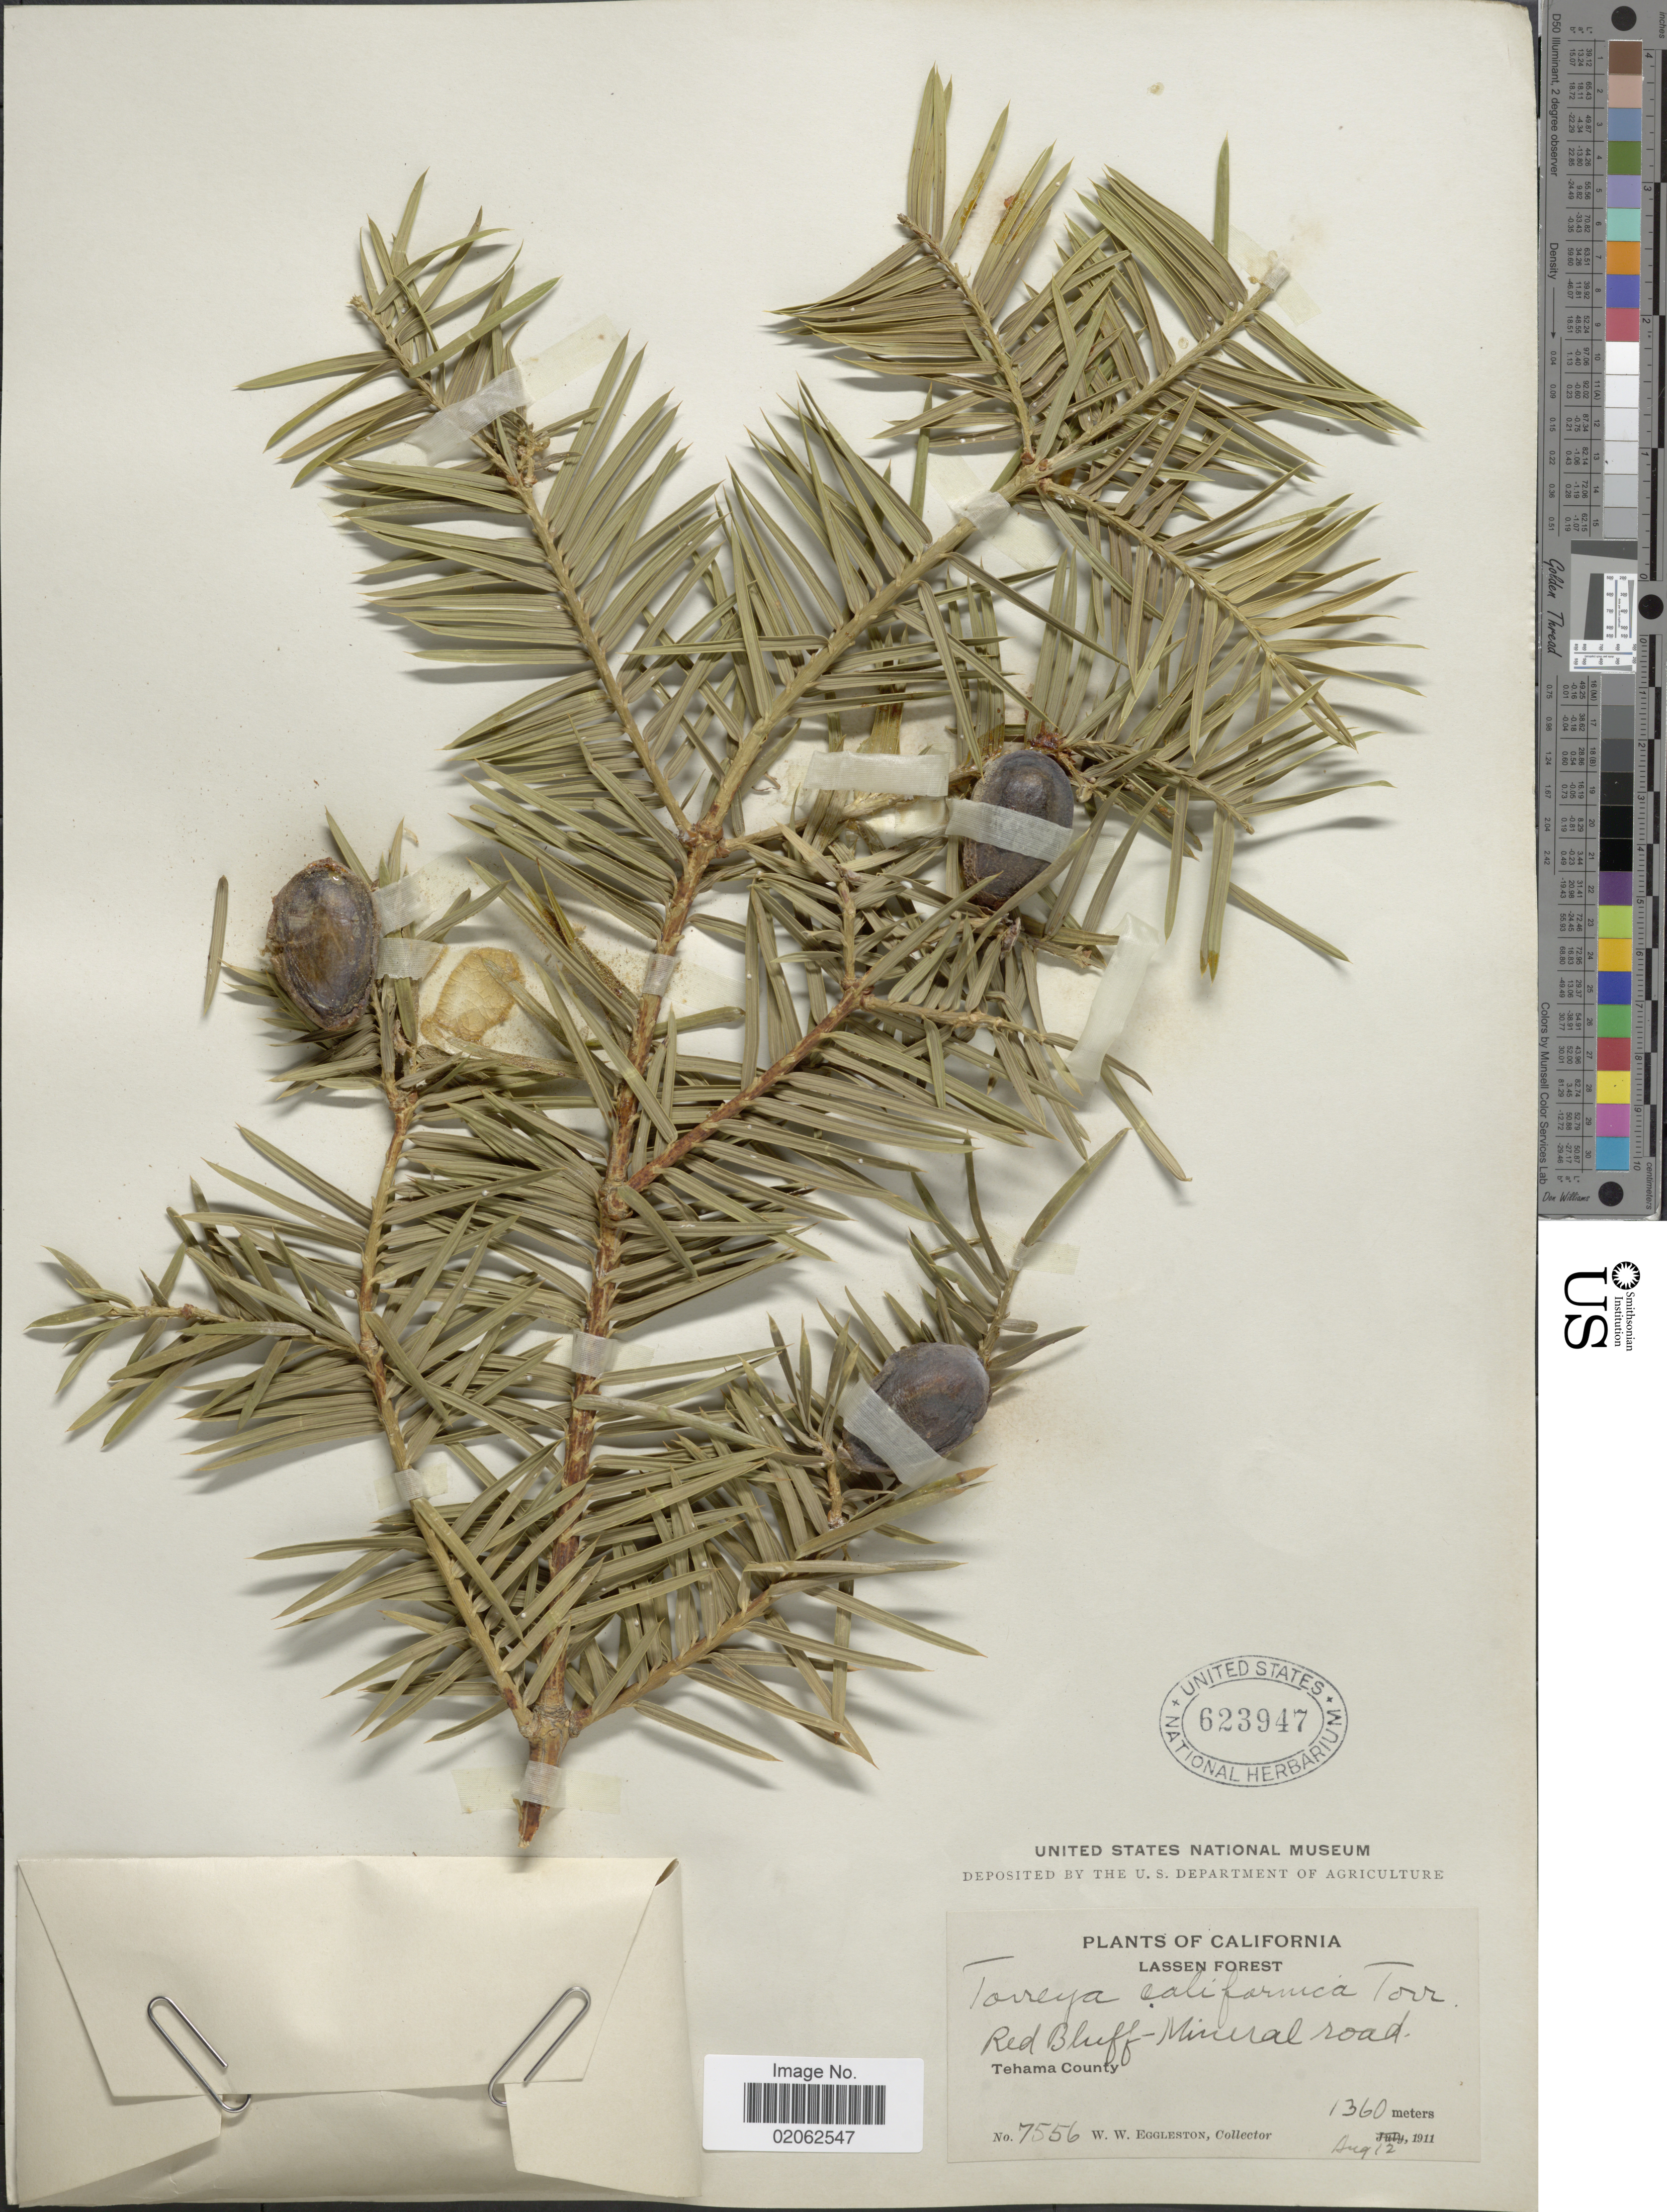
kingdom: Plantae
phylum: Tracheophyta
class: Pinopsida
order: Pinales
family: Taxaceae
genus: Torreya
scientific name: Torreya californica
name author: Torr.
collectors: W. W. Eggleston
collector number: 7556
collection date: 1911-08-12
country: United States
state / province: California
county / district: Lassen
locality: Lassen County. Red Bluff- Mineral road. Tehama County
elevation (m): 1360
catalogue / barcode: US 623947